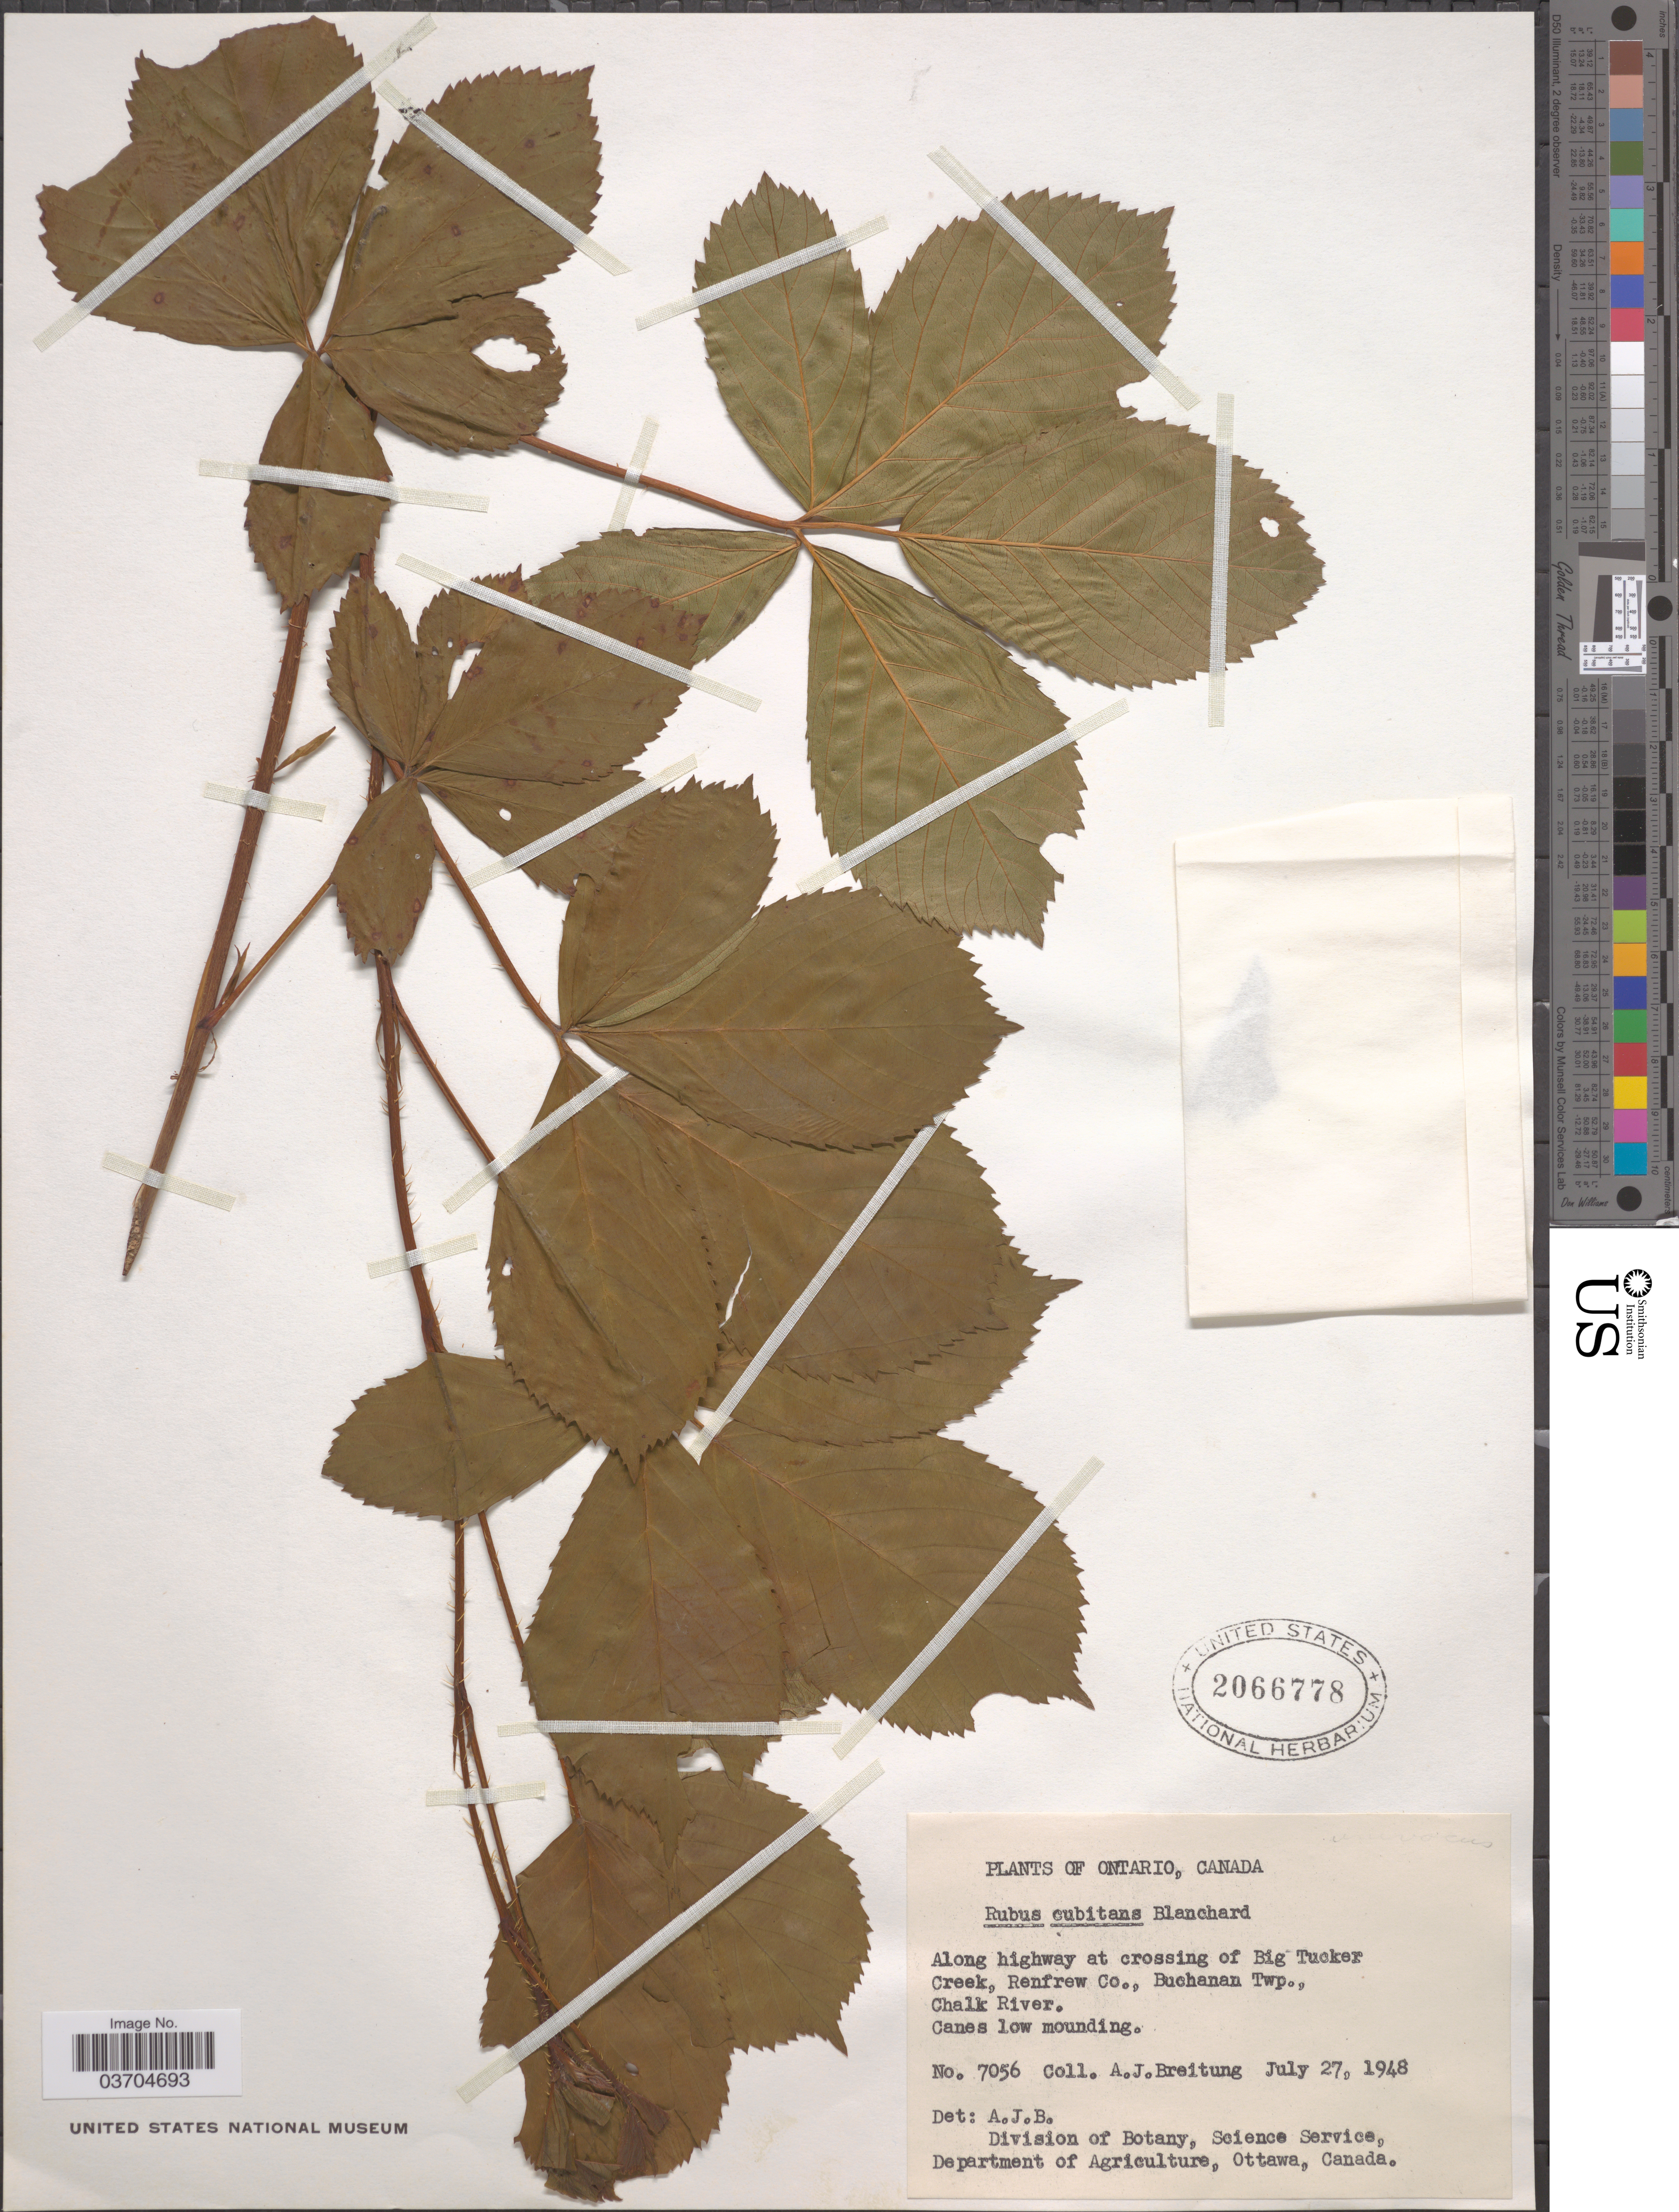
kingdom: Plantae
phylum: Tracheophyta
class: Magnoliopsida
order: Rosales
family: Rosaceae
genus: Rubus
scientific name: Rubus cubitans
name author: Blanch.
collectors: A. Breitung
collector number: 7056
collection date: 1948-07-27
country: Canada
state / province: Ontario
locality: Along highway at crossing of Big Tucker Creek, Renfrew Co., Buchanan Twp., Chalk River.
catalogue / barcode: US 2066778